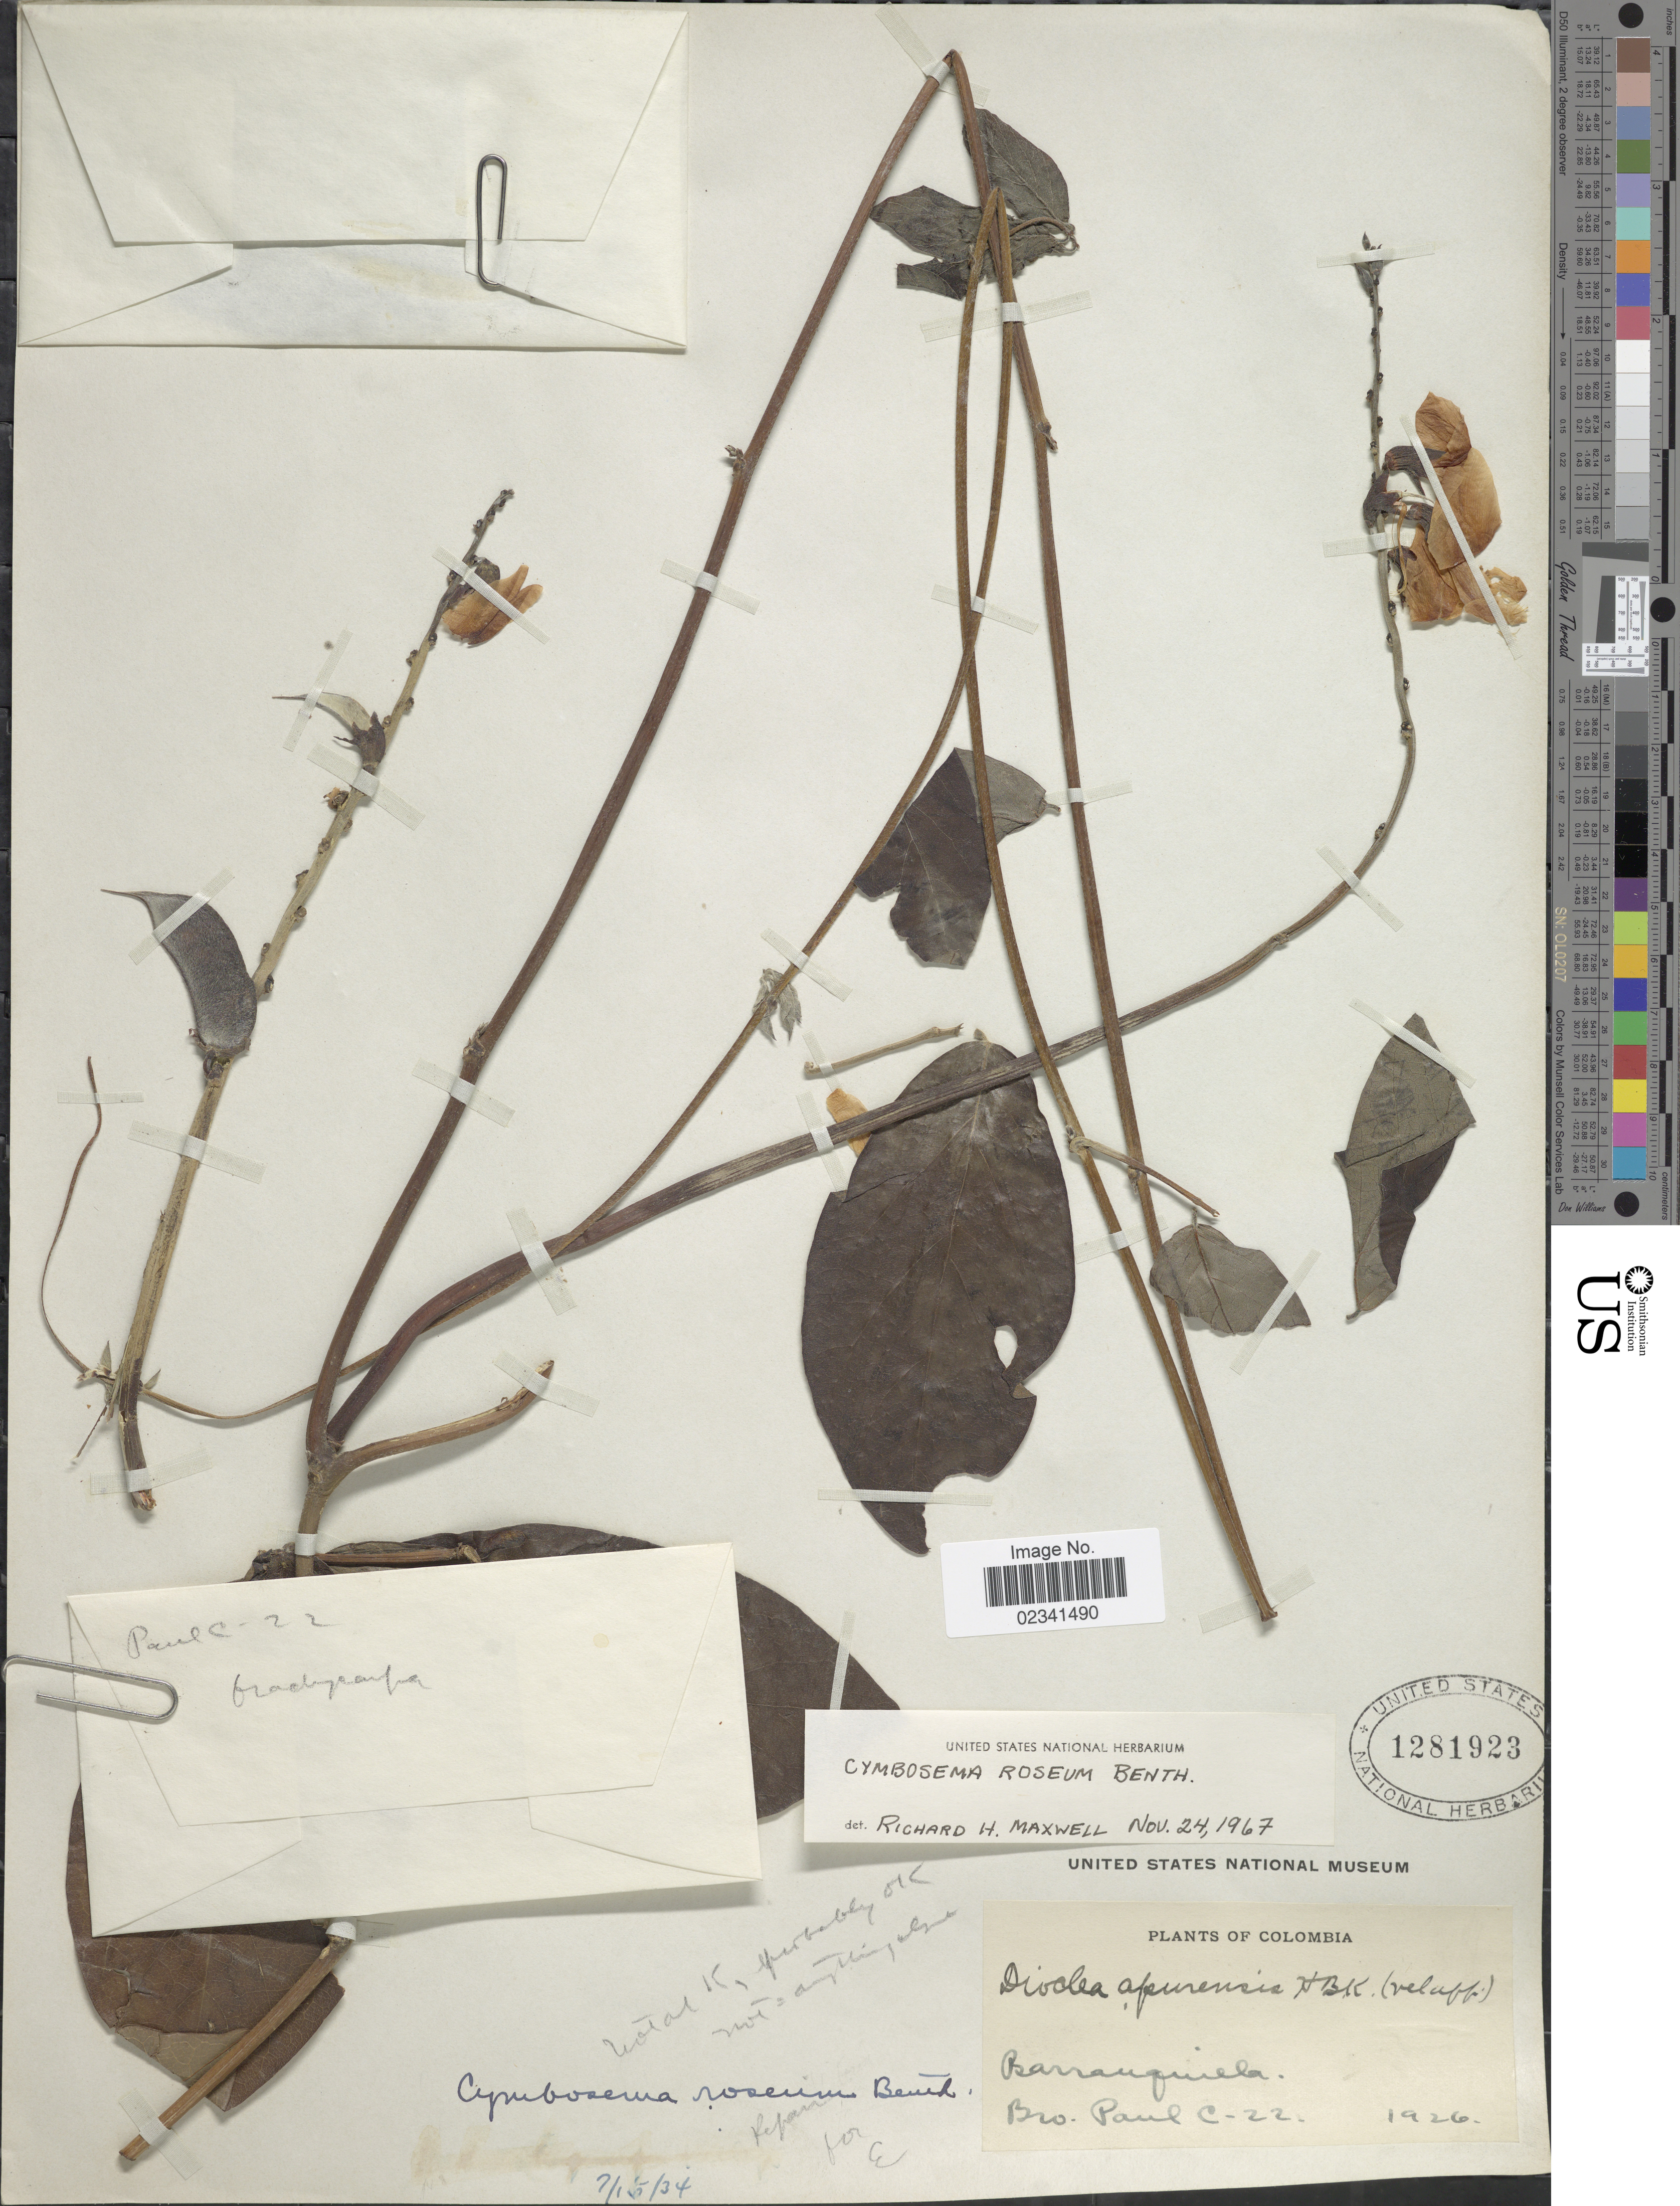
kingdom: Plantae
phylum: Tracheophyta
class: Magnoliopsida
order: Fabales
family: Fabaceae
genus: Cymbosema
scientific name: Cymbosema roseum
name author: Benth.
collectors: B. Paul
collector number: C22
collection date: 1926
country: Colombia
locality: Barranquilla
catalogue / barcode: US 1281923